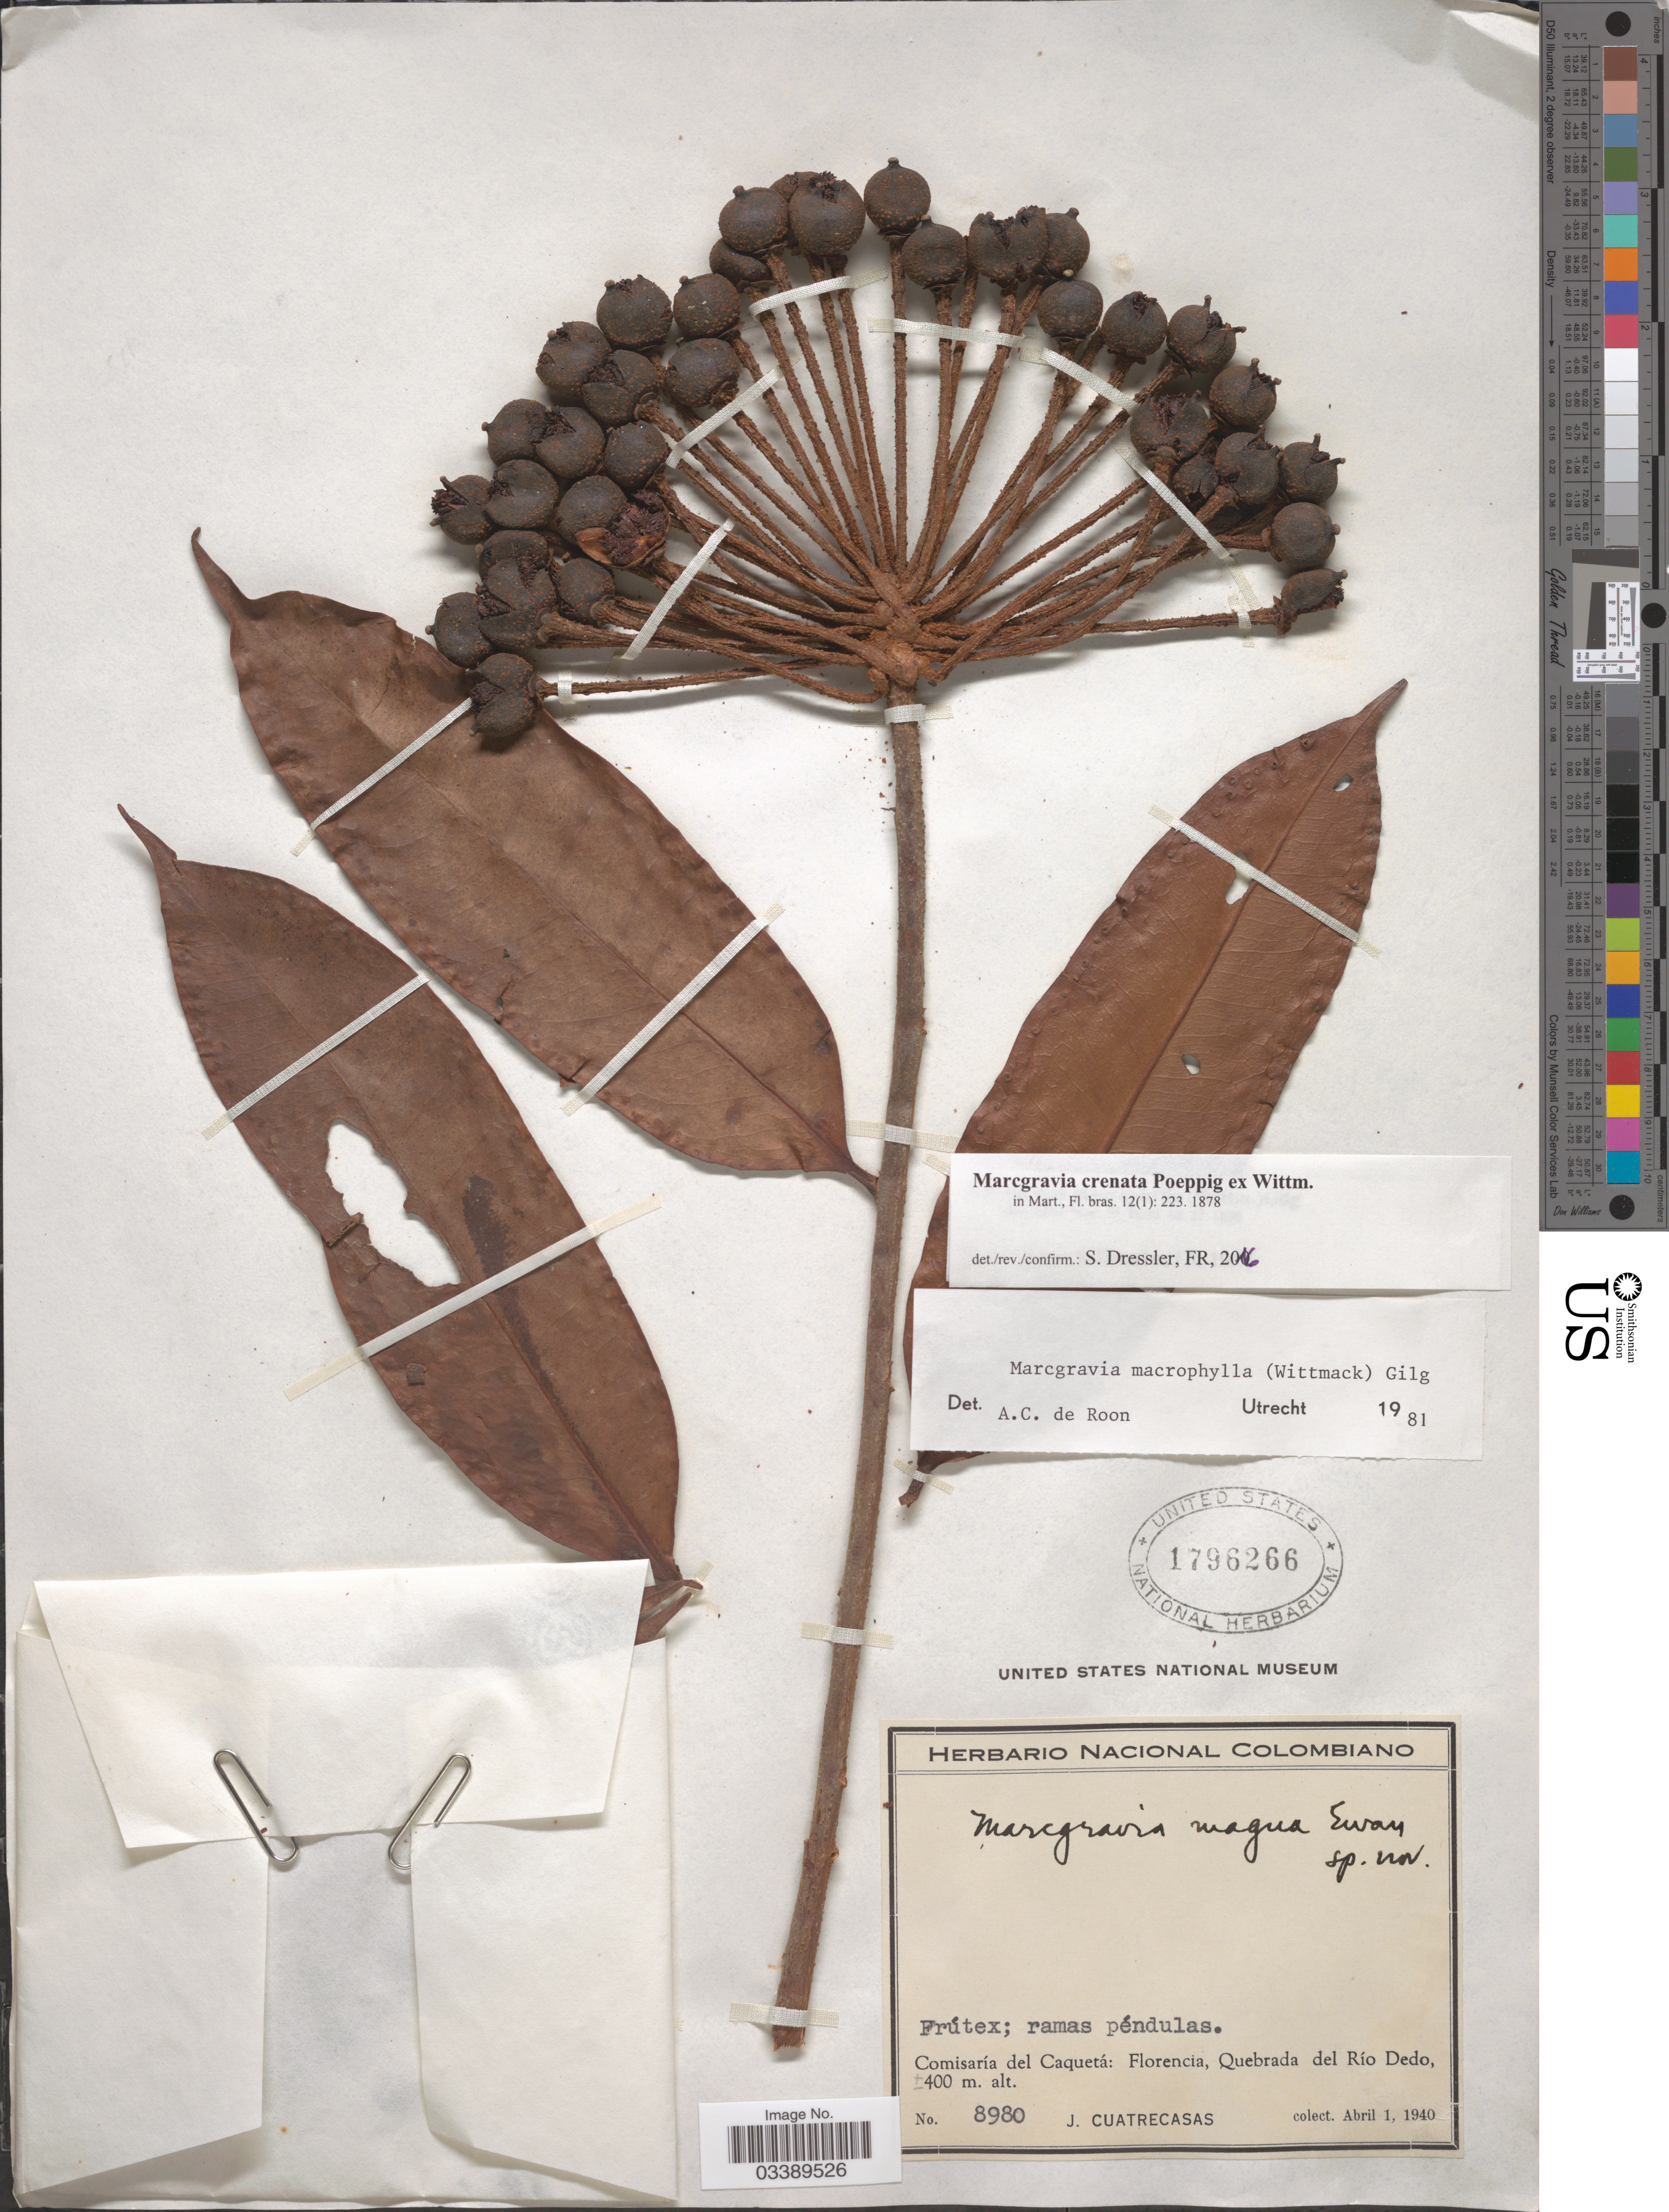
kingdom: Plantae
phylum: Tracheophyta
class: Magnoliopsida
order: Ericales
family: Marcgraviaceae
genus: Marcgravia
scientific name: Marcgravia crenata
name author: Poepp. ex Wittm.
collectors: J. Cuatrecasas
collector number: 8980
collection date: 1940-04-01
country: Colombia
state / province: Caquetá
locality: Comisaría del Caquetá: Florencia, Quebrada del Río Dedo.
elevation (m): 400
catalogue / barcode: US 1796266